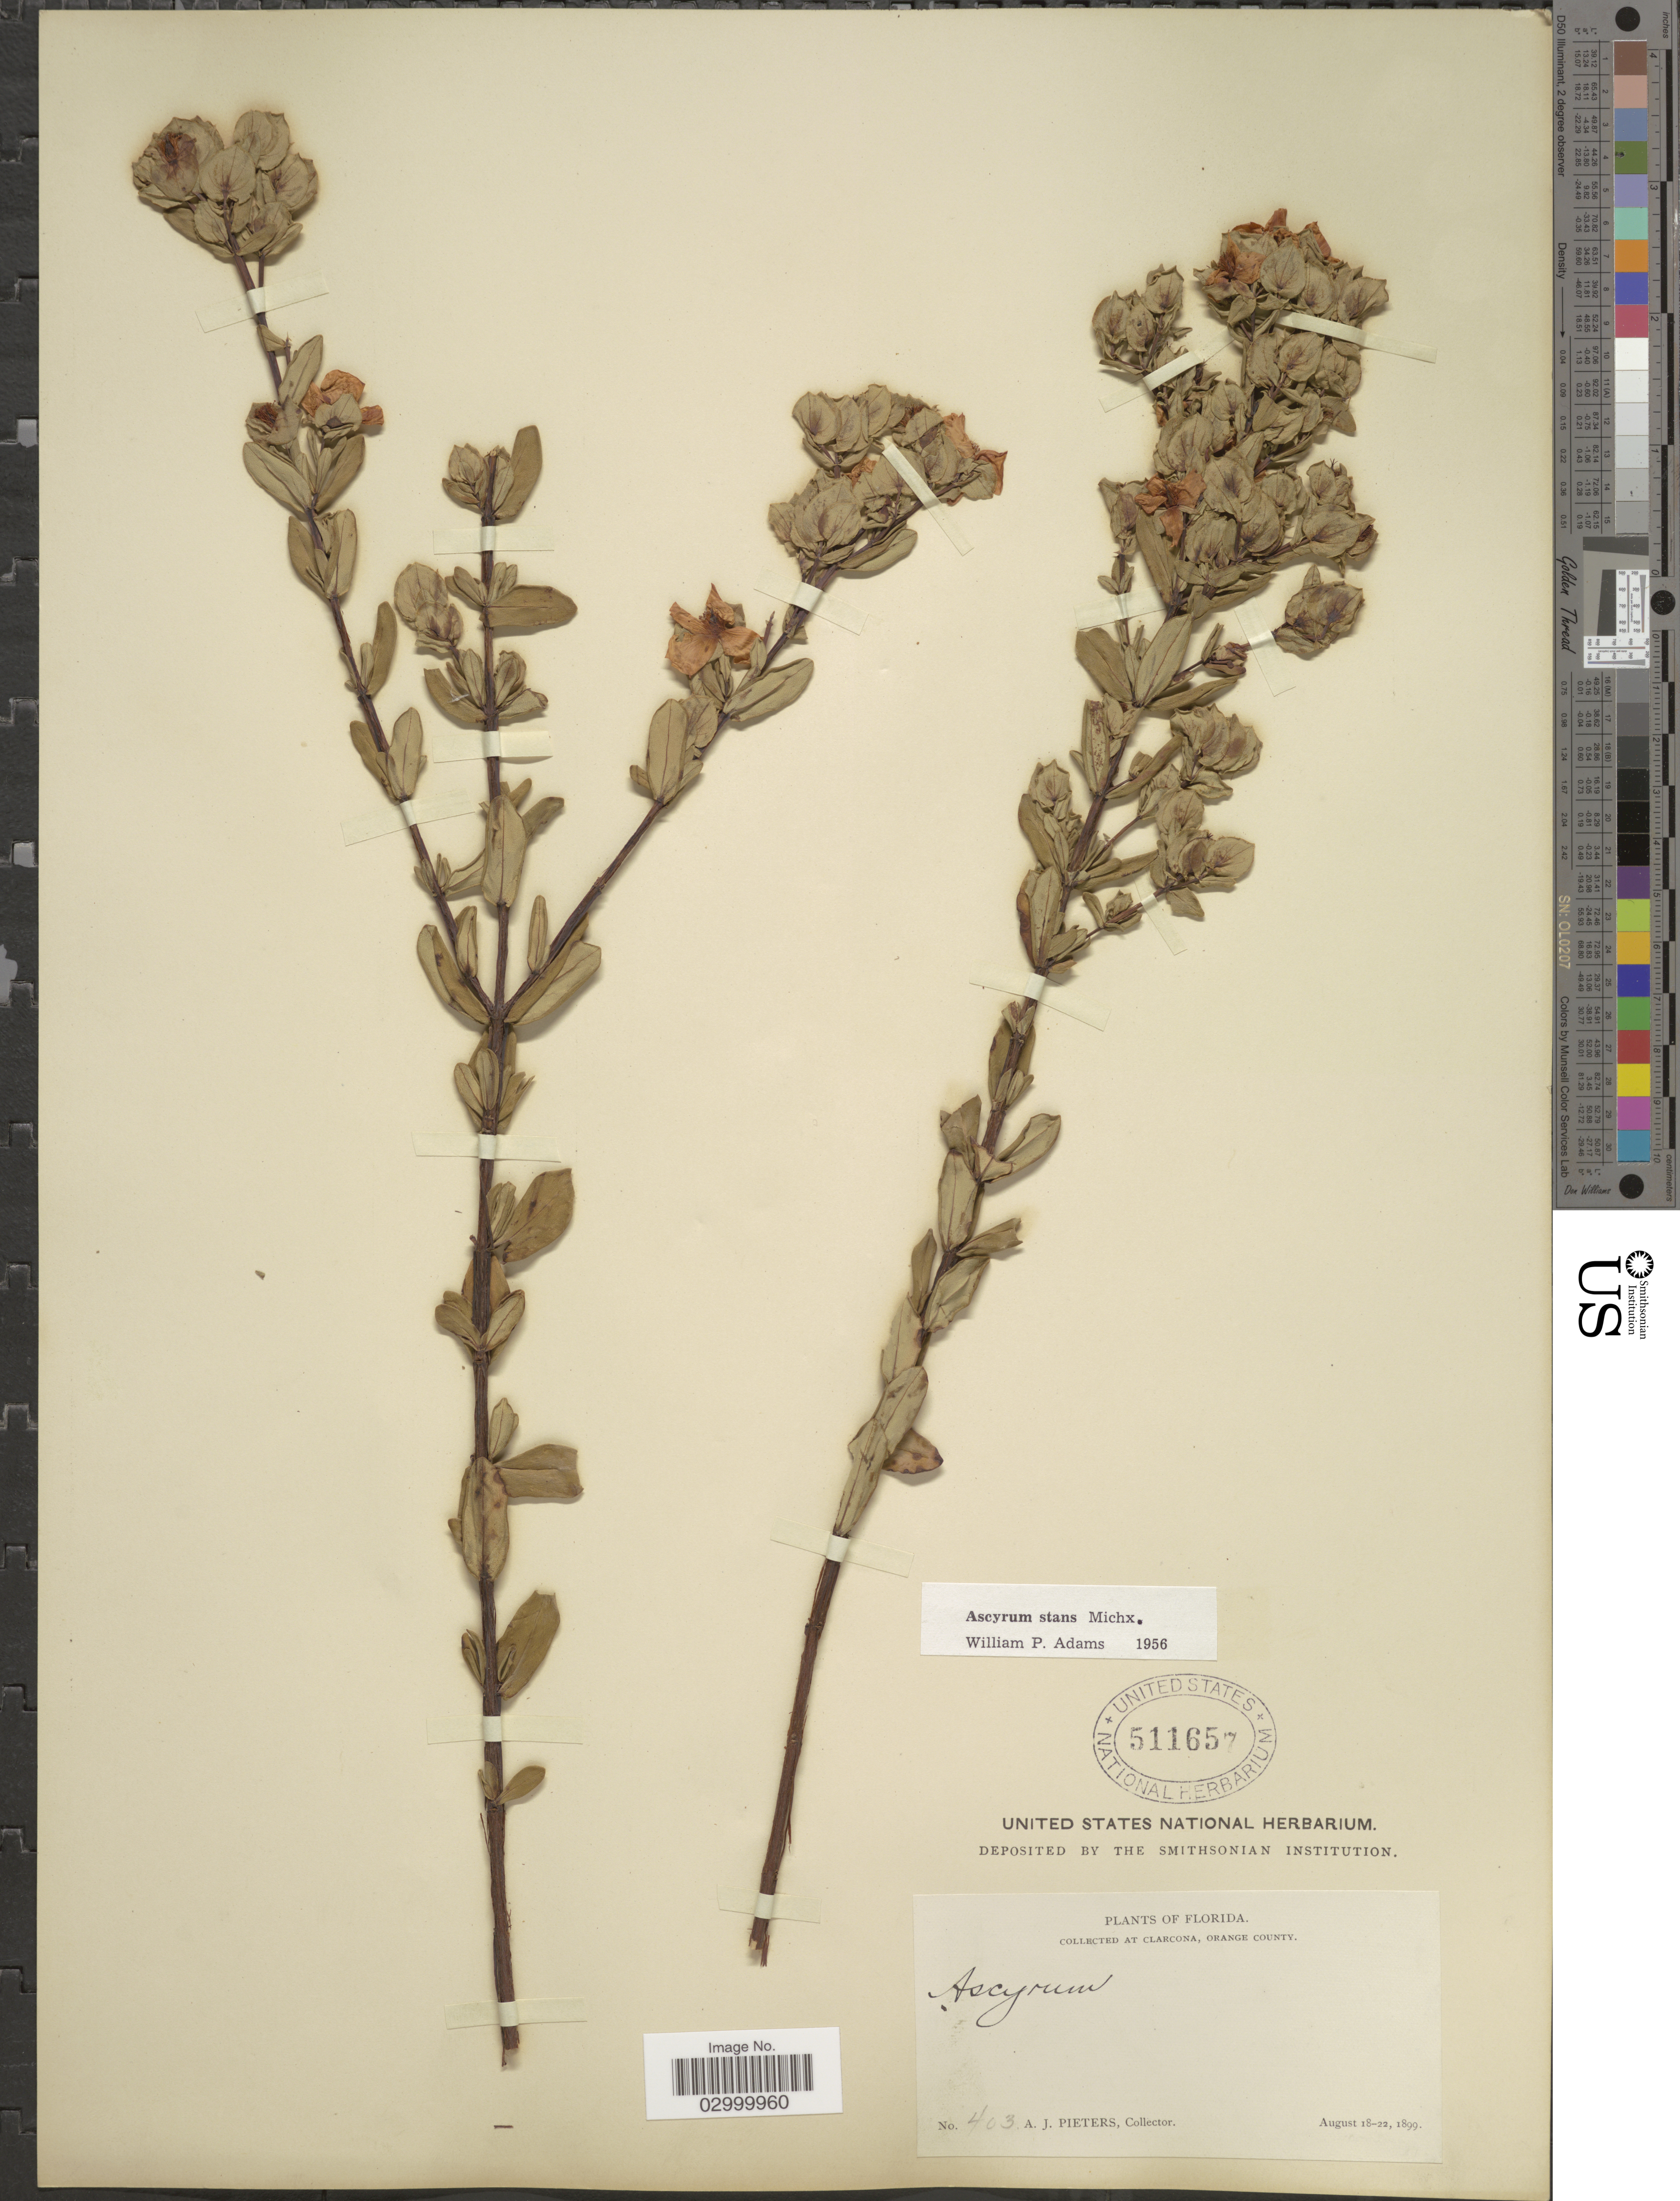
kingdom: Plantae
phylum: Tracheophyta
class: Magnoliopsida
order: Malpighiales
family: Hypericaceae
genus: Hypericum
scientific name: Hypericum crux-andreae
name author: (L.) Crantz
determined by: Strong, Mark T., (BOT), Smithsonian Institution - National Museum of Natural History (UNITED STATES)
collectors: A. Pieters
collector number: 403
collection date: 1899-08-18/1899-08-22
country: United States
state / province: Florida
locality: At Clarcona, Orange County.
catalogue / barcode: US 511657